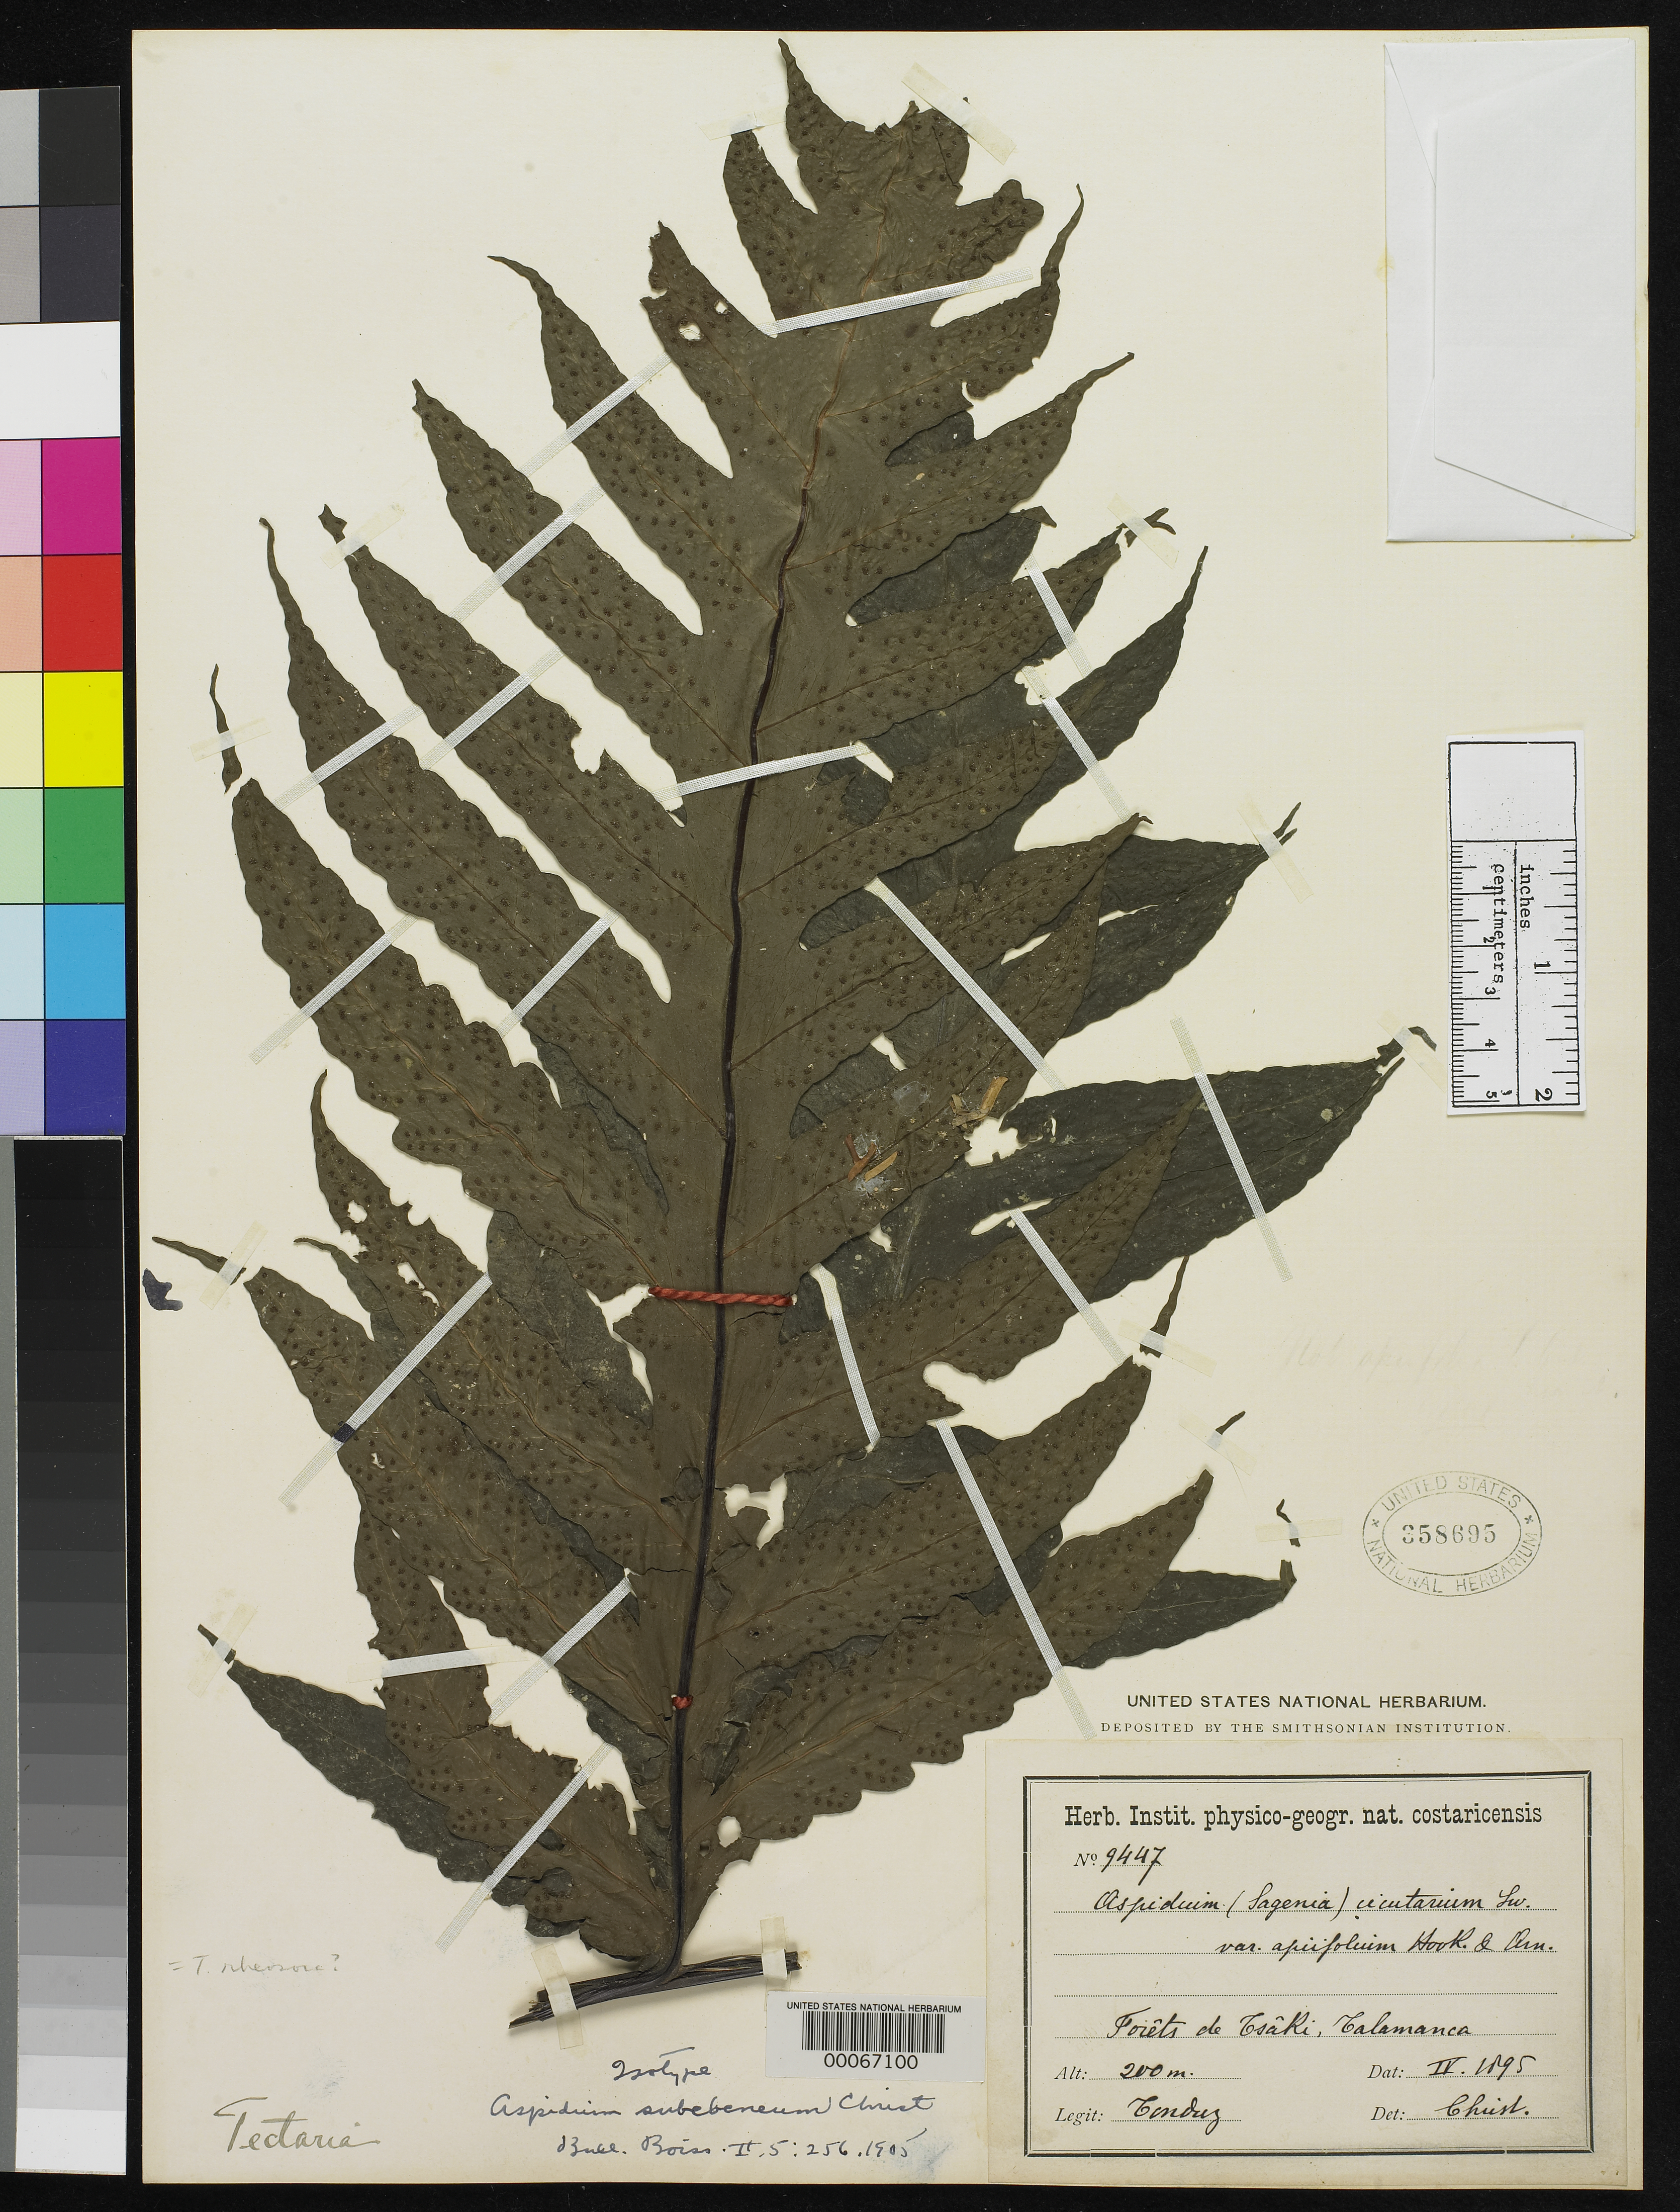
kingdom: Plantae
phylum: Tracheophyta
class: Polypodiopsida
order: Polypodiales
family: Tectariaceae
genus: Aspidium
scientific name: Aspidium subebeneum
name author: Christ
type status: Type Collection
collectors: A. Tonduz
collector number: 9447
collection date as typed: Apr 1895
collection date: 1895-04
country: Costa Rica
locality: Forets de Tsaki, Talamanca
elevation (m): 200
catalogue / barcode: US 358695